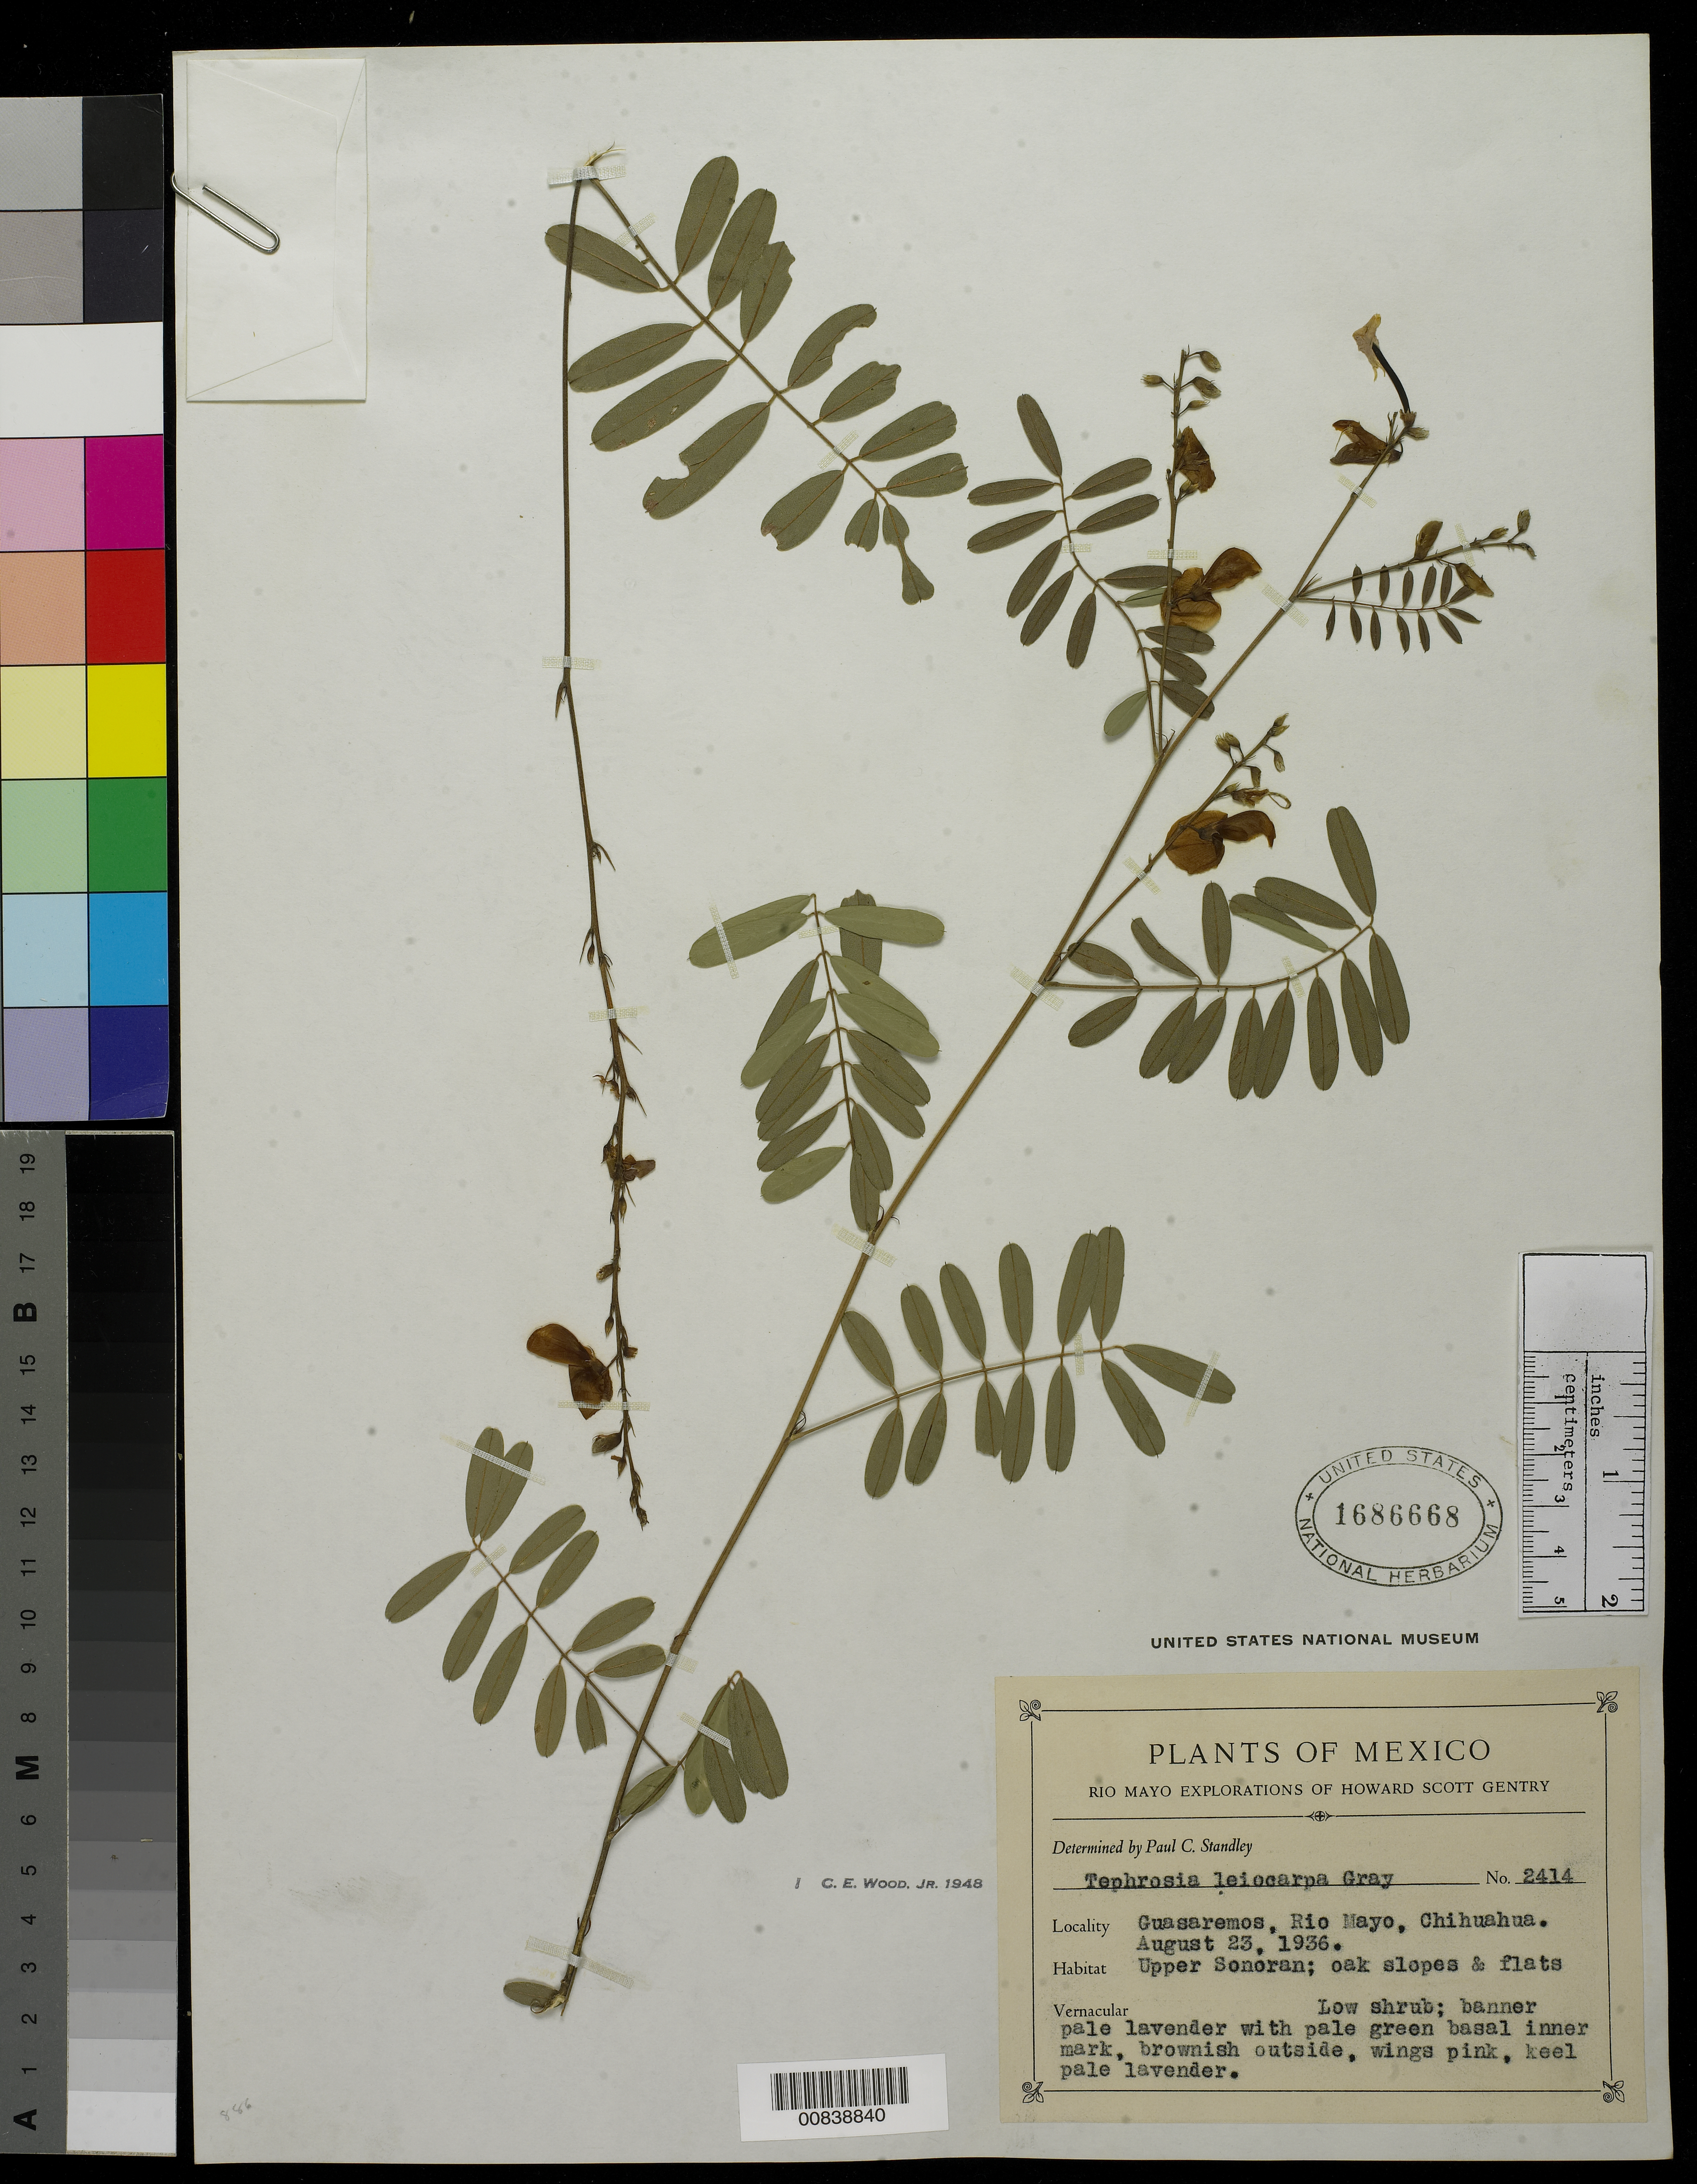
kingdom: Plantae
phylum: Tracheophyta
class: Magnoliopsida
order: Fabales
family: Fabaceae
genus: Tephrosia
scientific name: Tephrosia leiocarpa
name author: A. Gray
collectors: H. S. Gentry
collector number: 2414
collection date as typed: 23 Aug 1936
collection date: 1936-08-23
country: Mexico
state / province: Chihuahua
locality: Guasaremos, Río Mayo, Chihuahua.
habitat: Upper Sonoran; oak slopes and flats.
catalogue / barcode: US 1686668